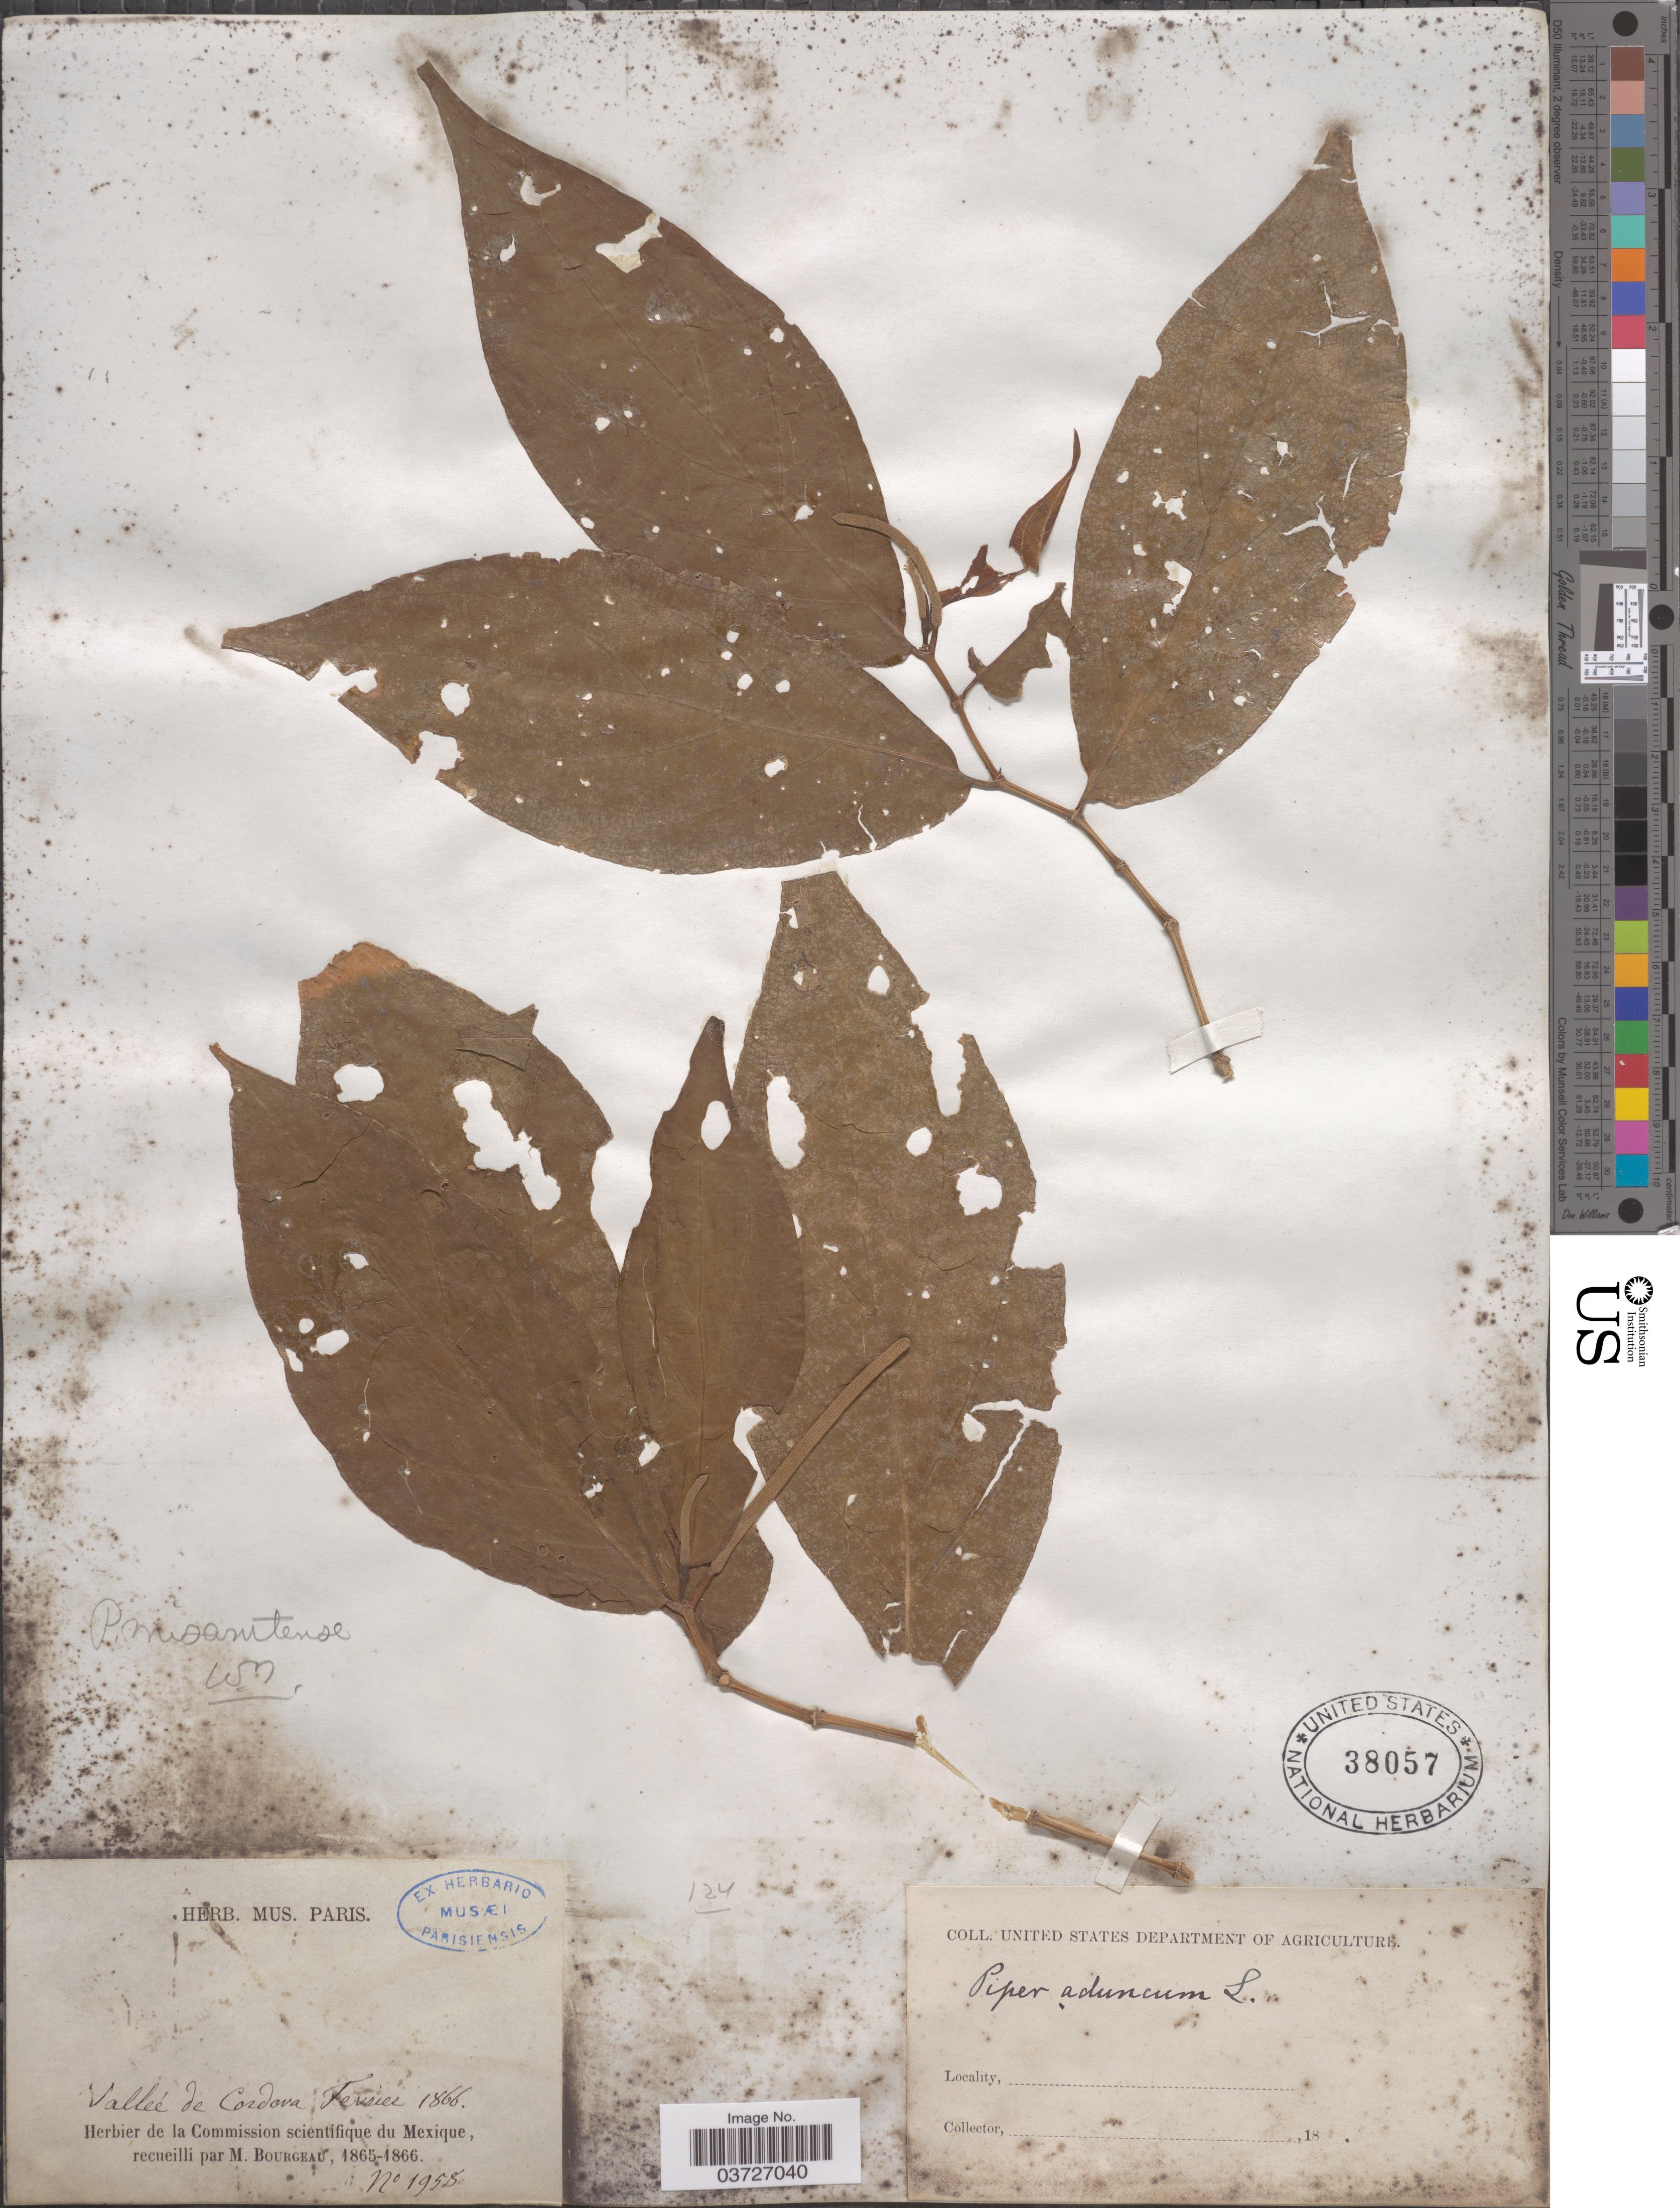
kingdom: Plantae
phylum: Tracheophyta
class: Magnoliopsida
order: Piperales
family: Piperaceae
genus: Piper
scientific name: Piper misantlense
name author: C. DC.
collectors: M. Bourgeau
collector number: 1958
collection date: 1866-02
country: Mexico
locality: Valleé de Cordora.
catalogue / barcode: US 38057